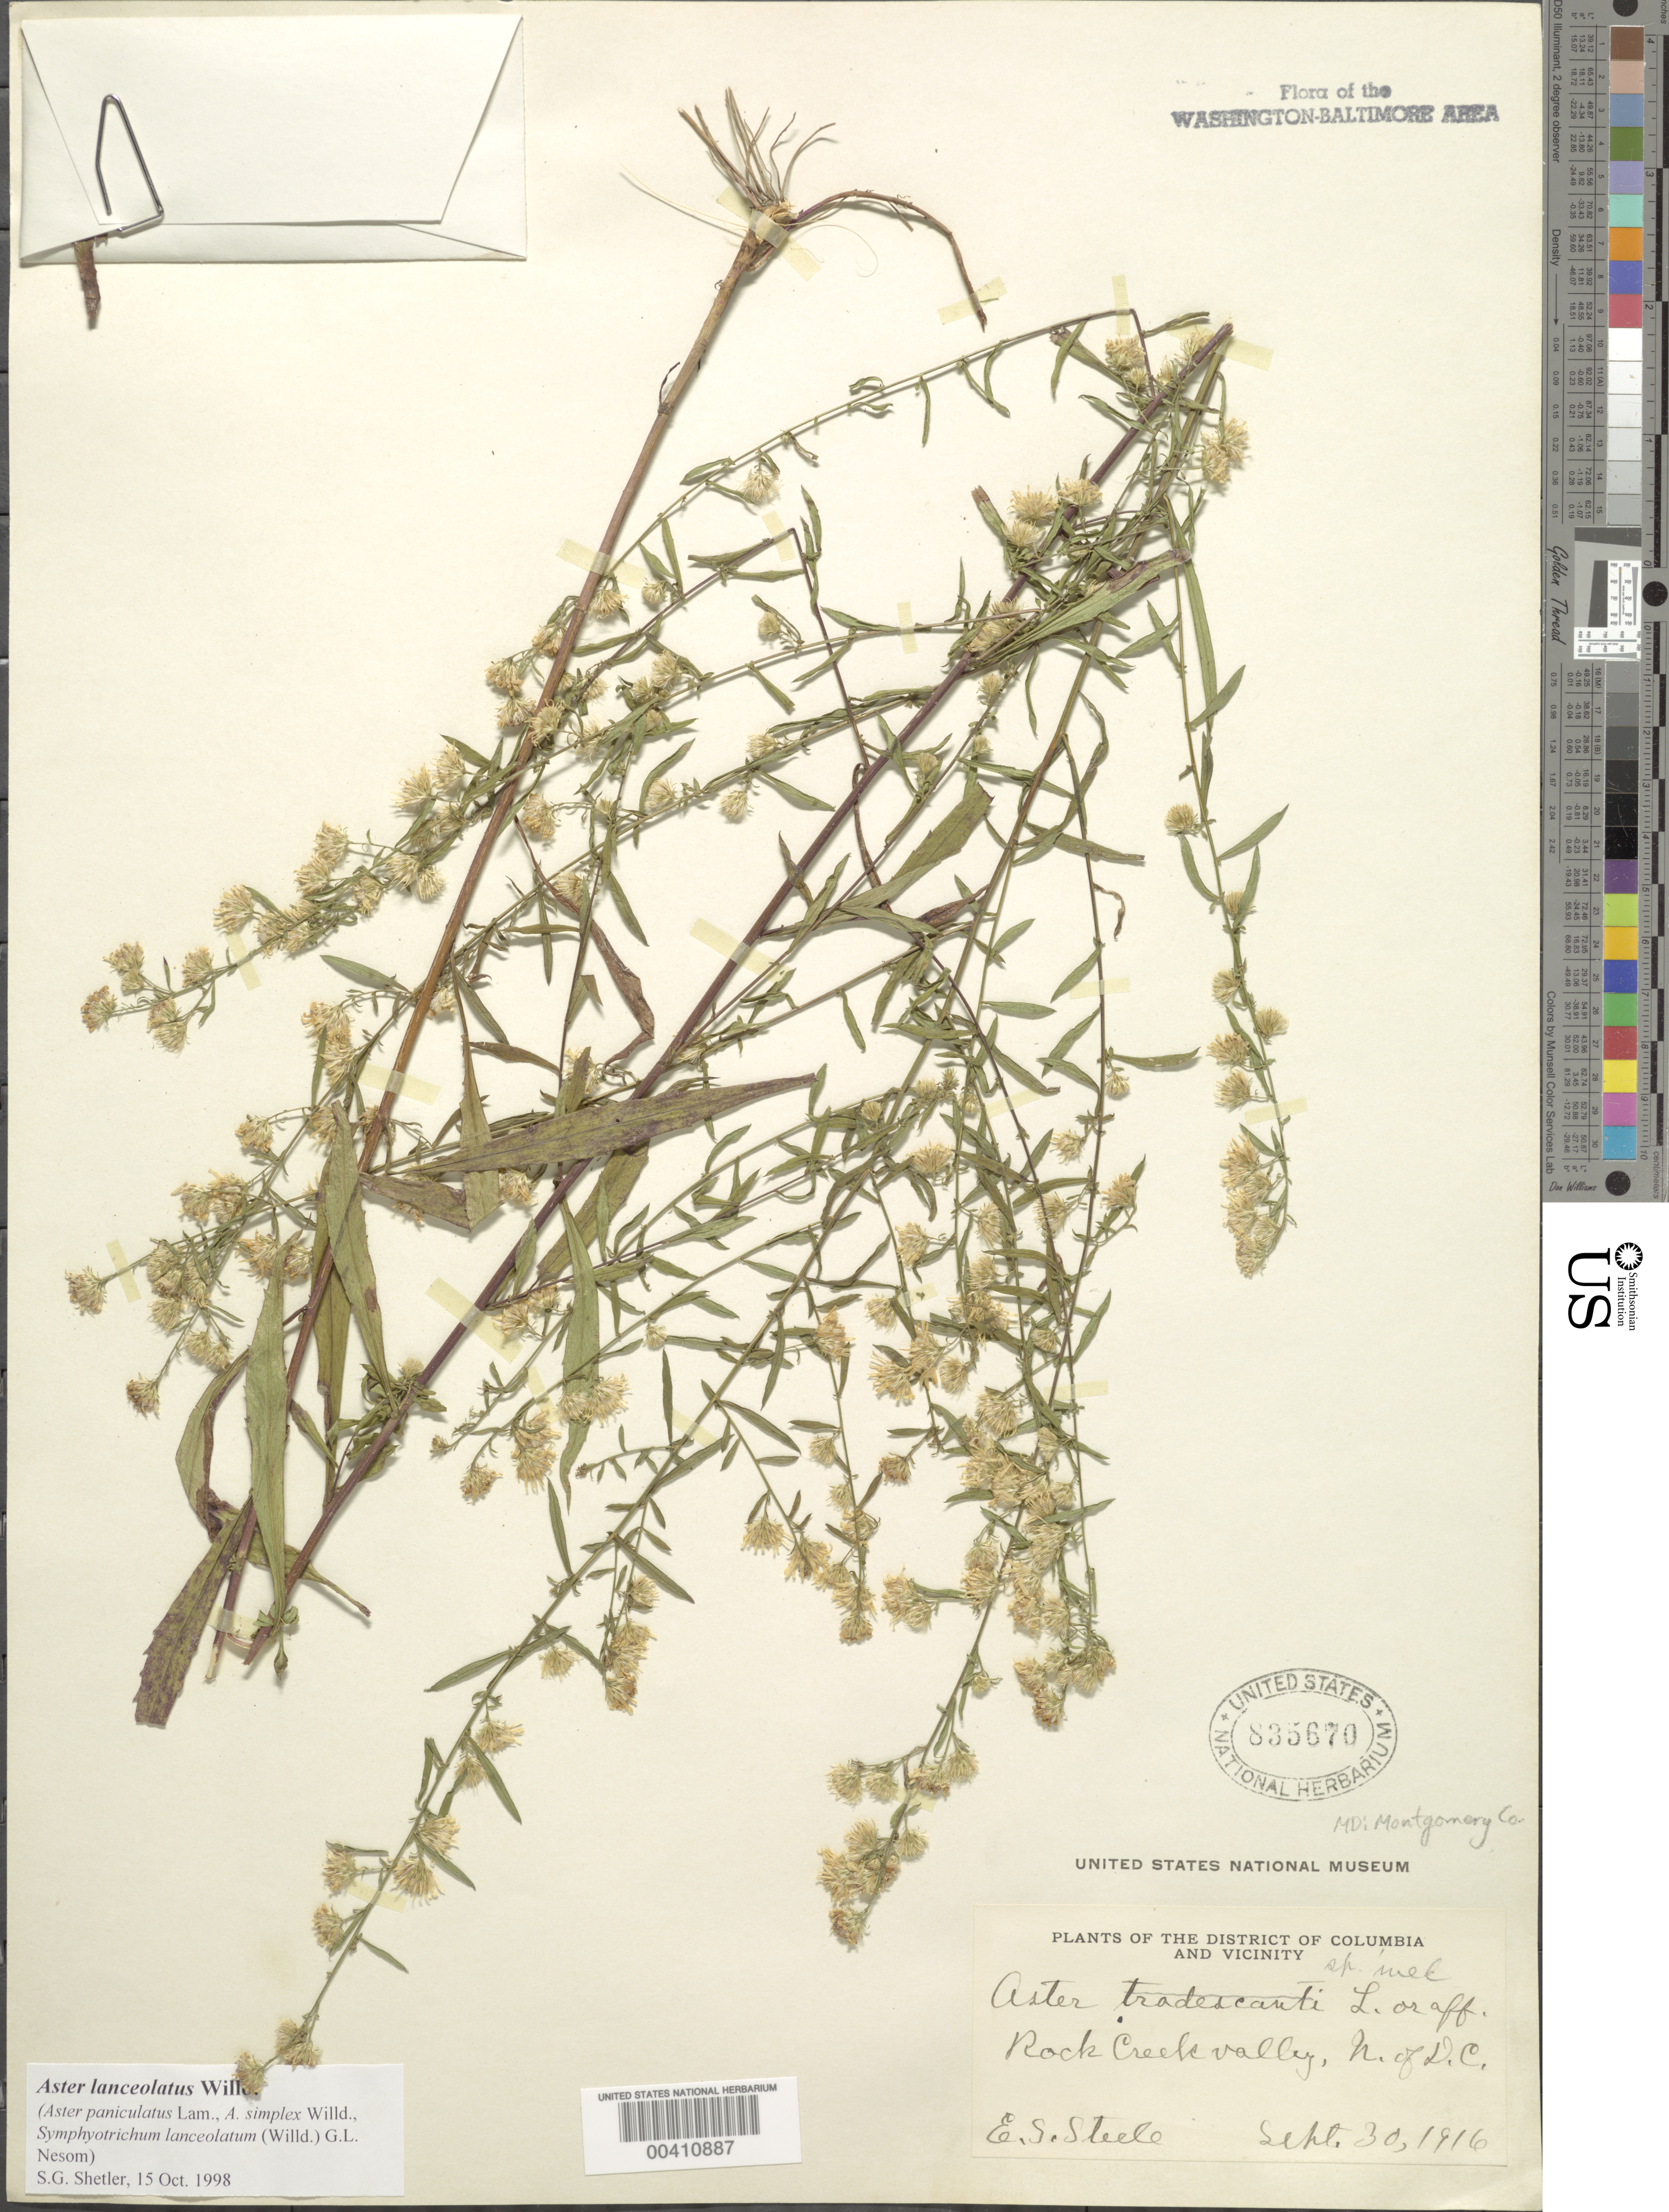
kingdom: Plantae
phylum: Tracheophyta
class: Magnoliopsida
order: Asterales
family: Asteraceae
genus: Symphyotrichum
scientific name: Symphyotrichum lanceolatum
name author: (Willd.) G.L. Nesom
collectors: E. Steele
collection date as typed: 30 Sep 1916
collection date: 1916-09-30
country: United States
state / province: Maryland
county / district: Montgomery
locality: Rock Creek Valley, N of DC Rock Creek Park & vicinity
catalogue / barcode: US 835670